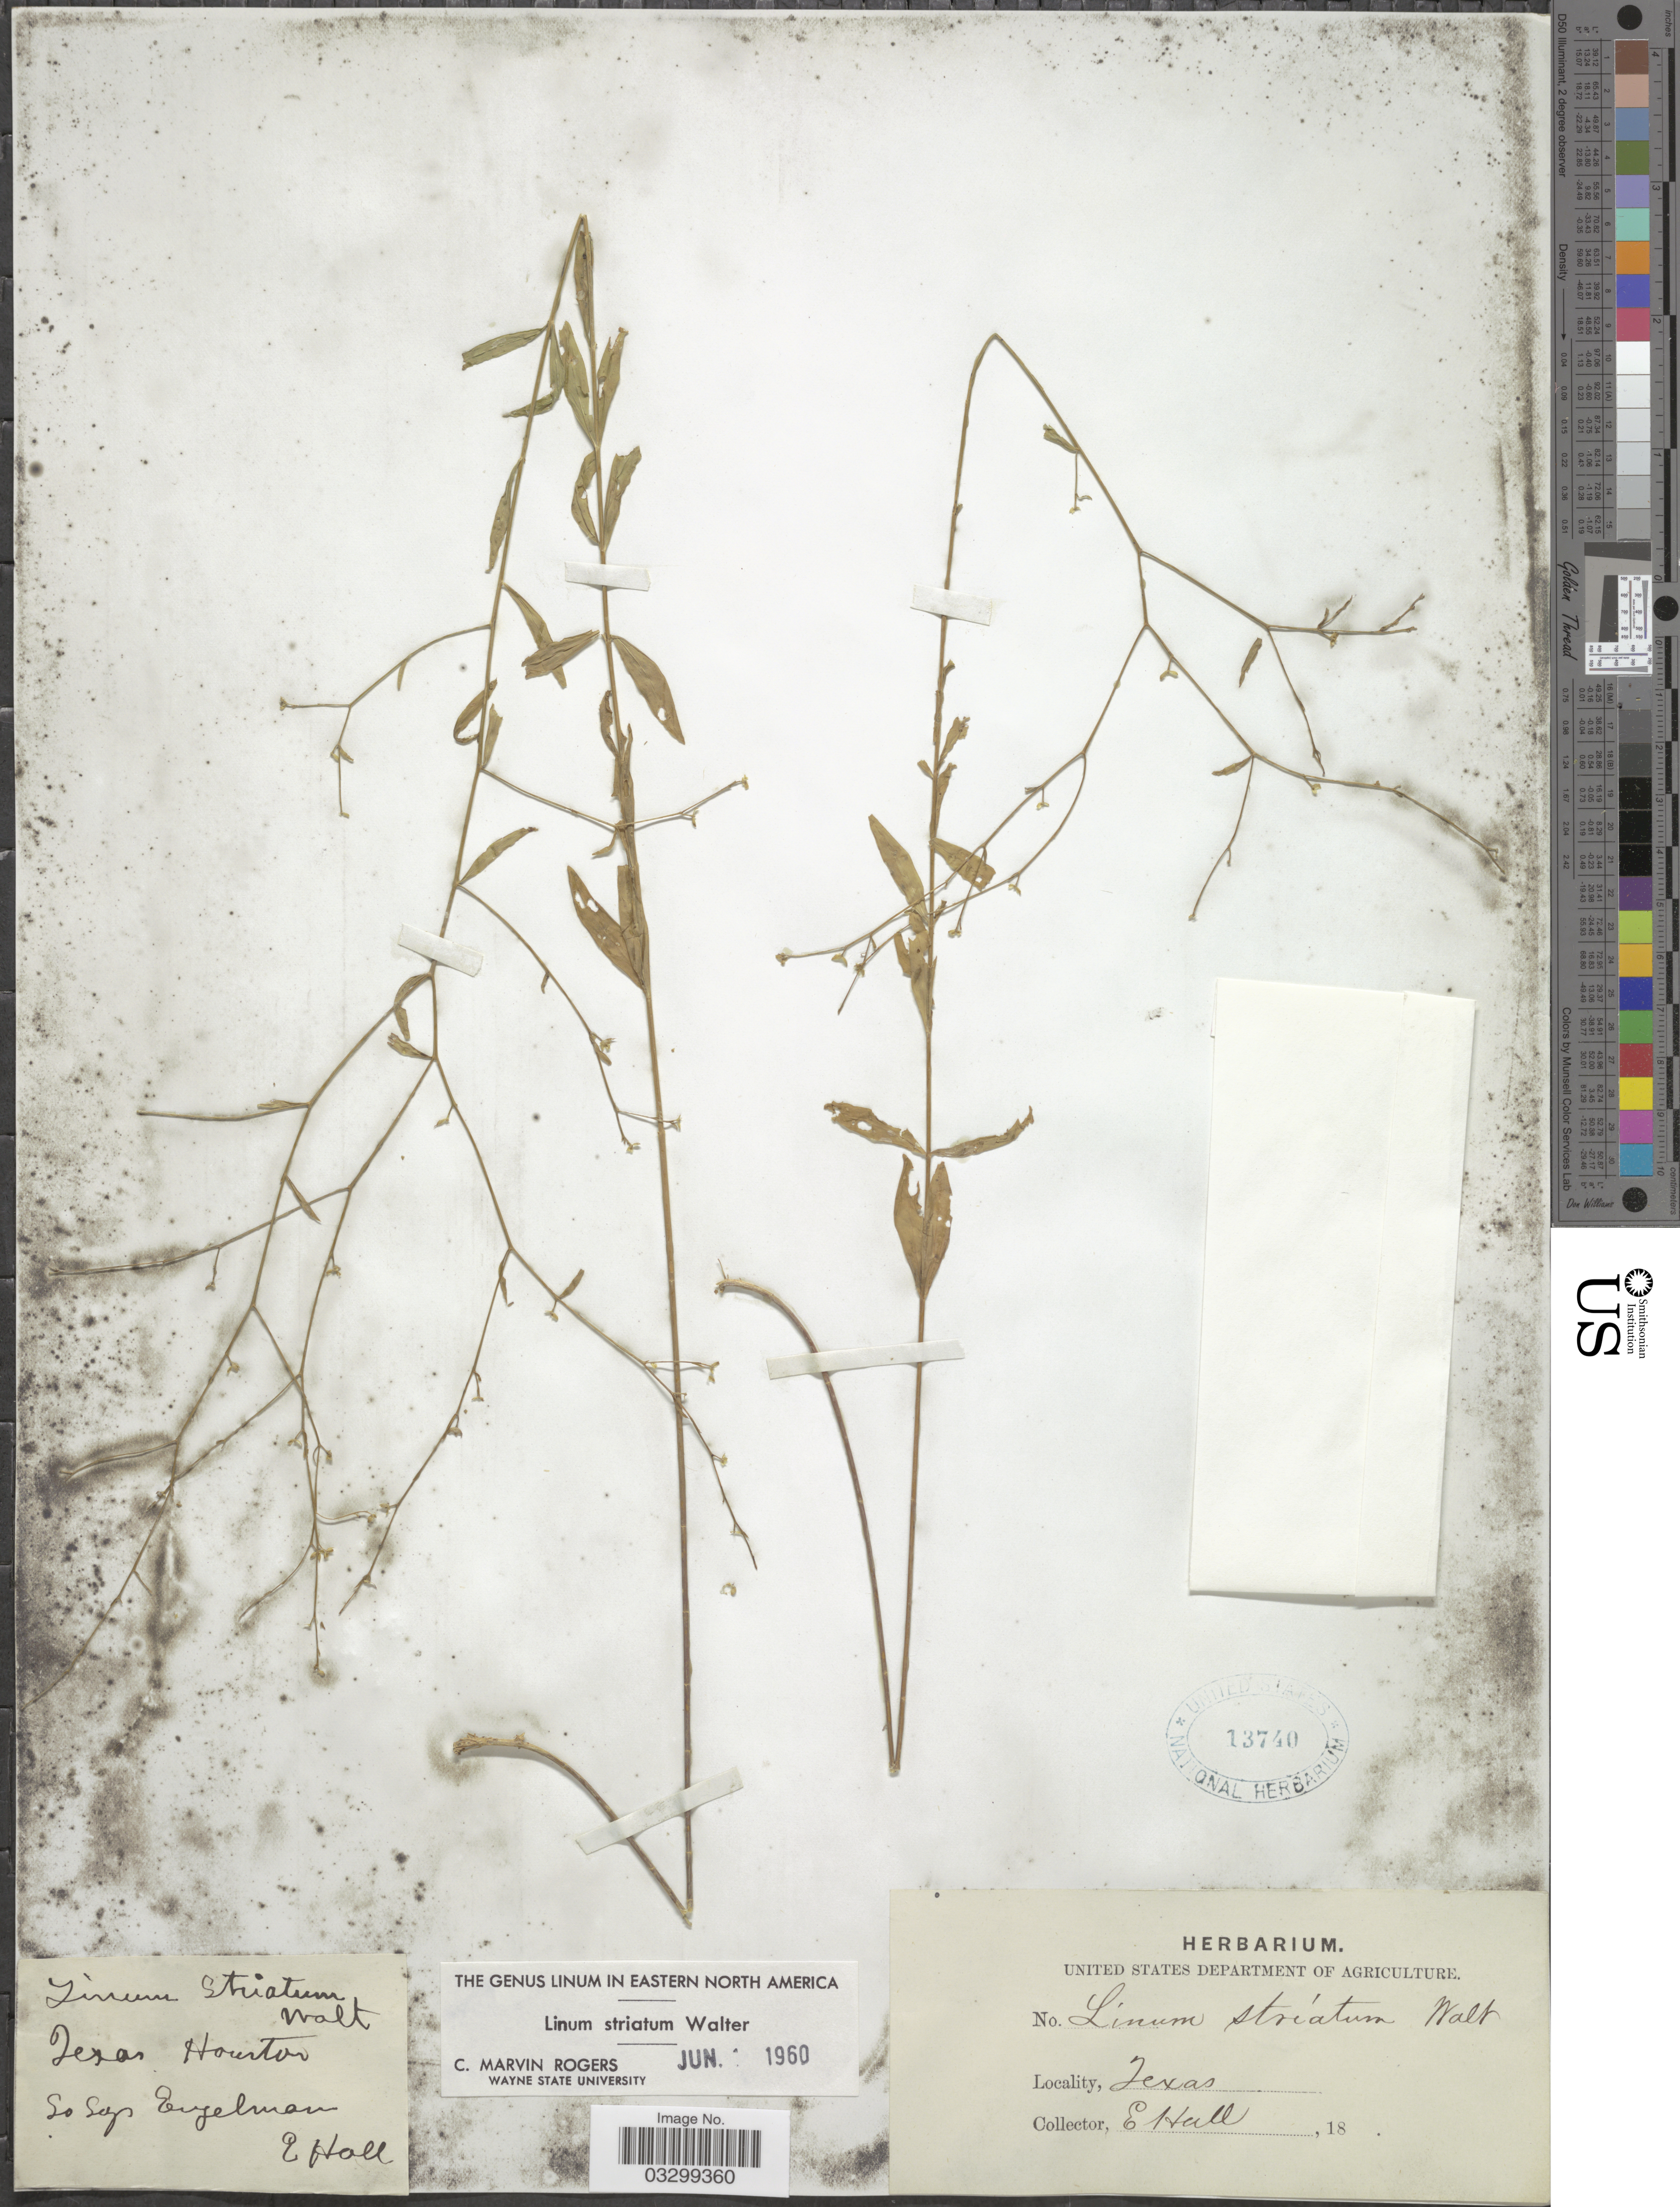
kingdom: Plantae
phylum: Tracheophyta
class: Magnoliopsida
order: Malpighiales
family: Linaceae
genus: Linum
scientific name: Linum striatum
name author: Walter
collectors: E. Hall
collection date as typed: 18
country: United States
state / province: Texas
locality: Houston.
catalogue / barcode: US 13740